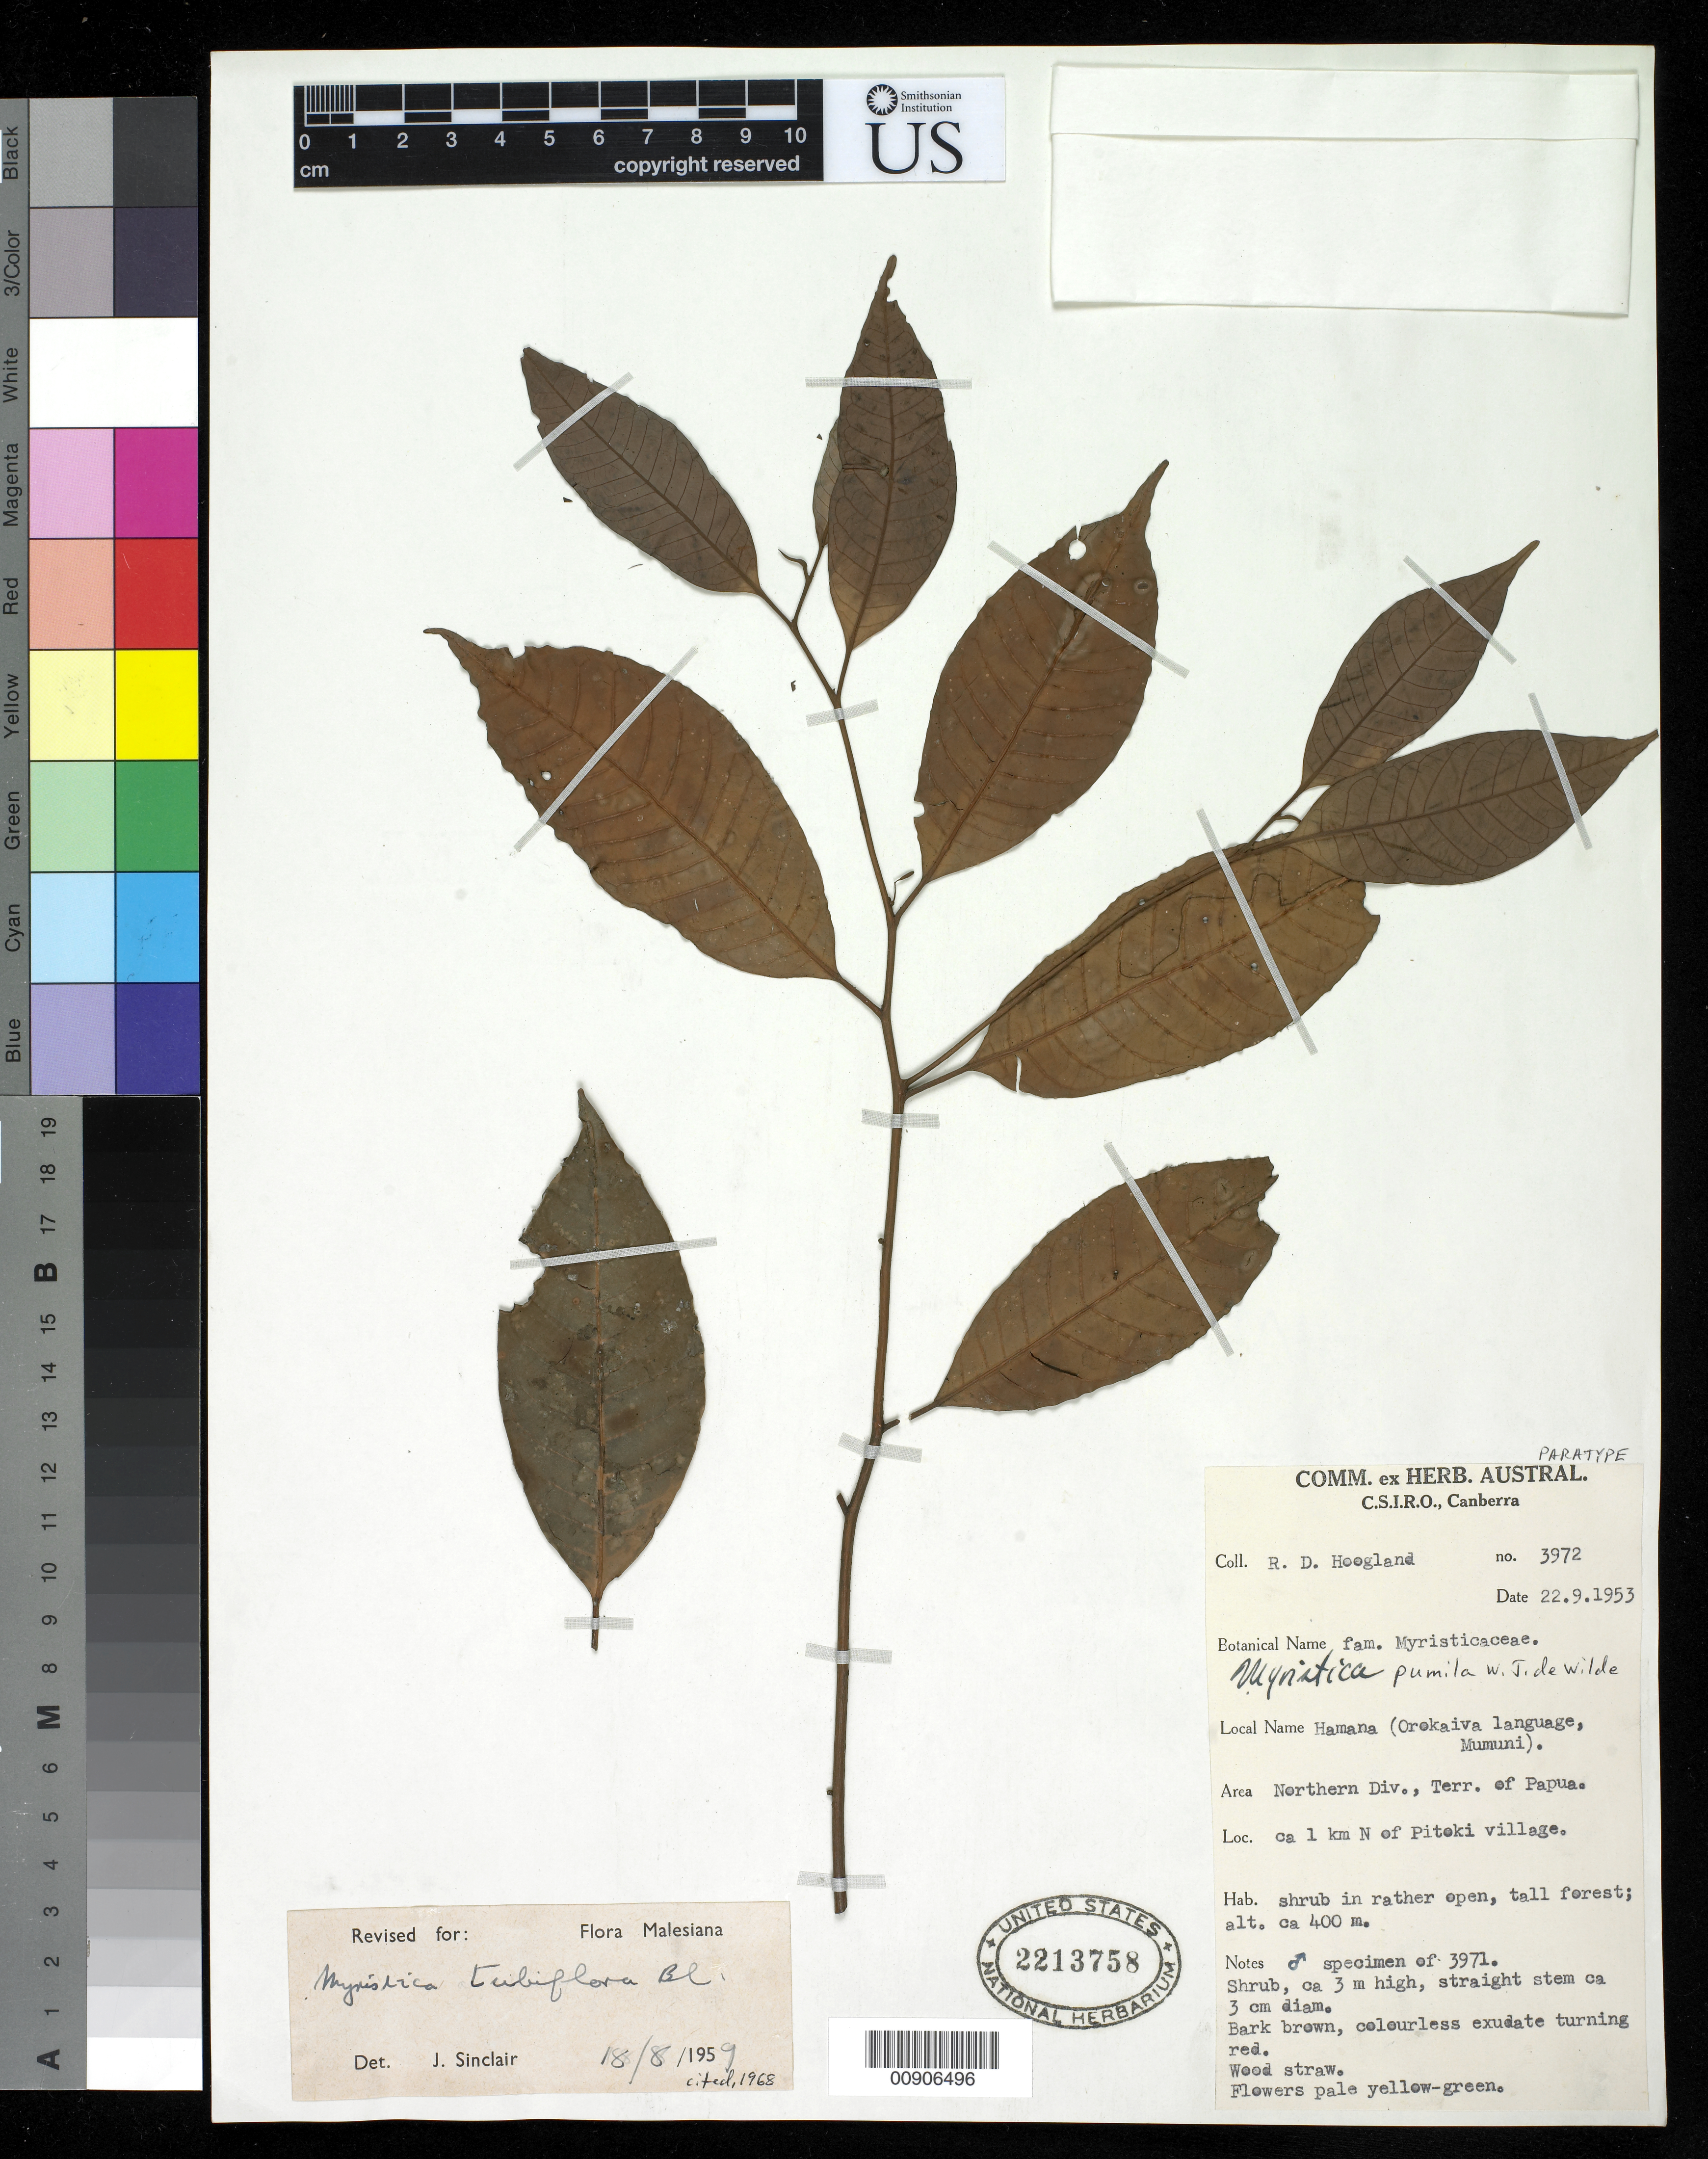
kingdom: Plantae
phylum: Tracheophyta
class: Magnoliopsida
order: Magnoliales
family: Myristicaceae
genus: Myristica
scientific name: Myristica pumila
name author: W.J. de Wilde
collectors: R. D. Hoogland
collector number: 3972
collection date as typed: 22 Sep 1953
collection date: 1953-09-22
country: Papua New Guinea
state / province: Northern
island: New Guinea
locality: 1 km N of Pitoki village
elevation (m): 400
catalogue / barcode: US 2213758